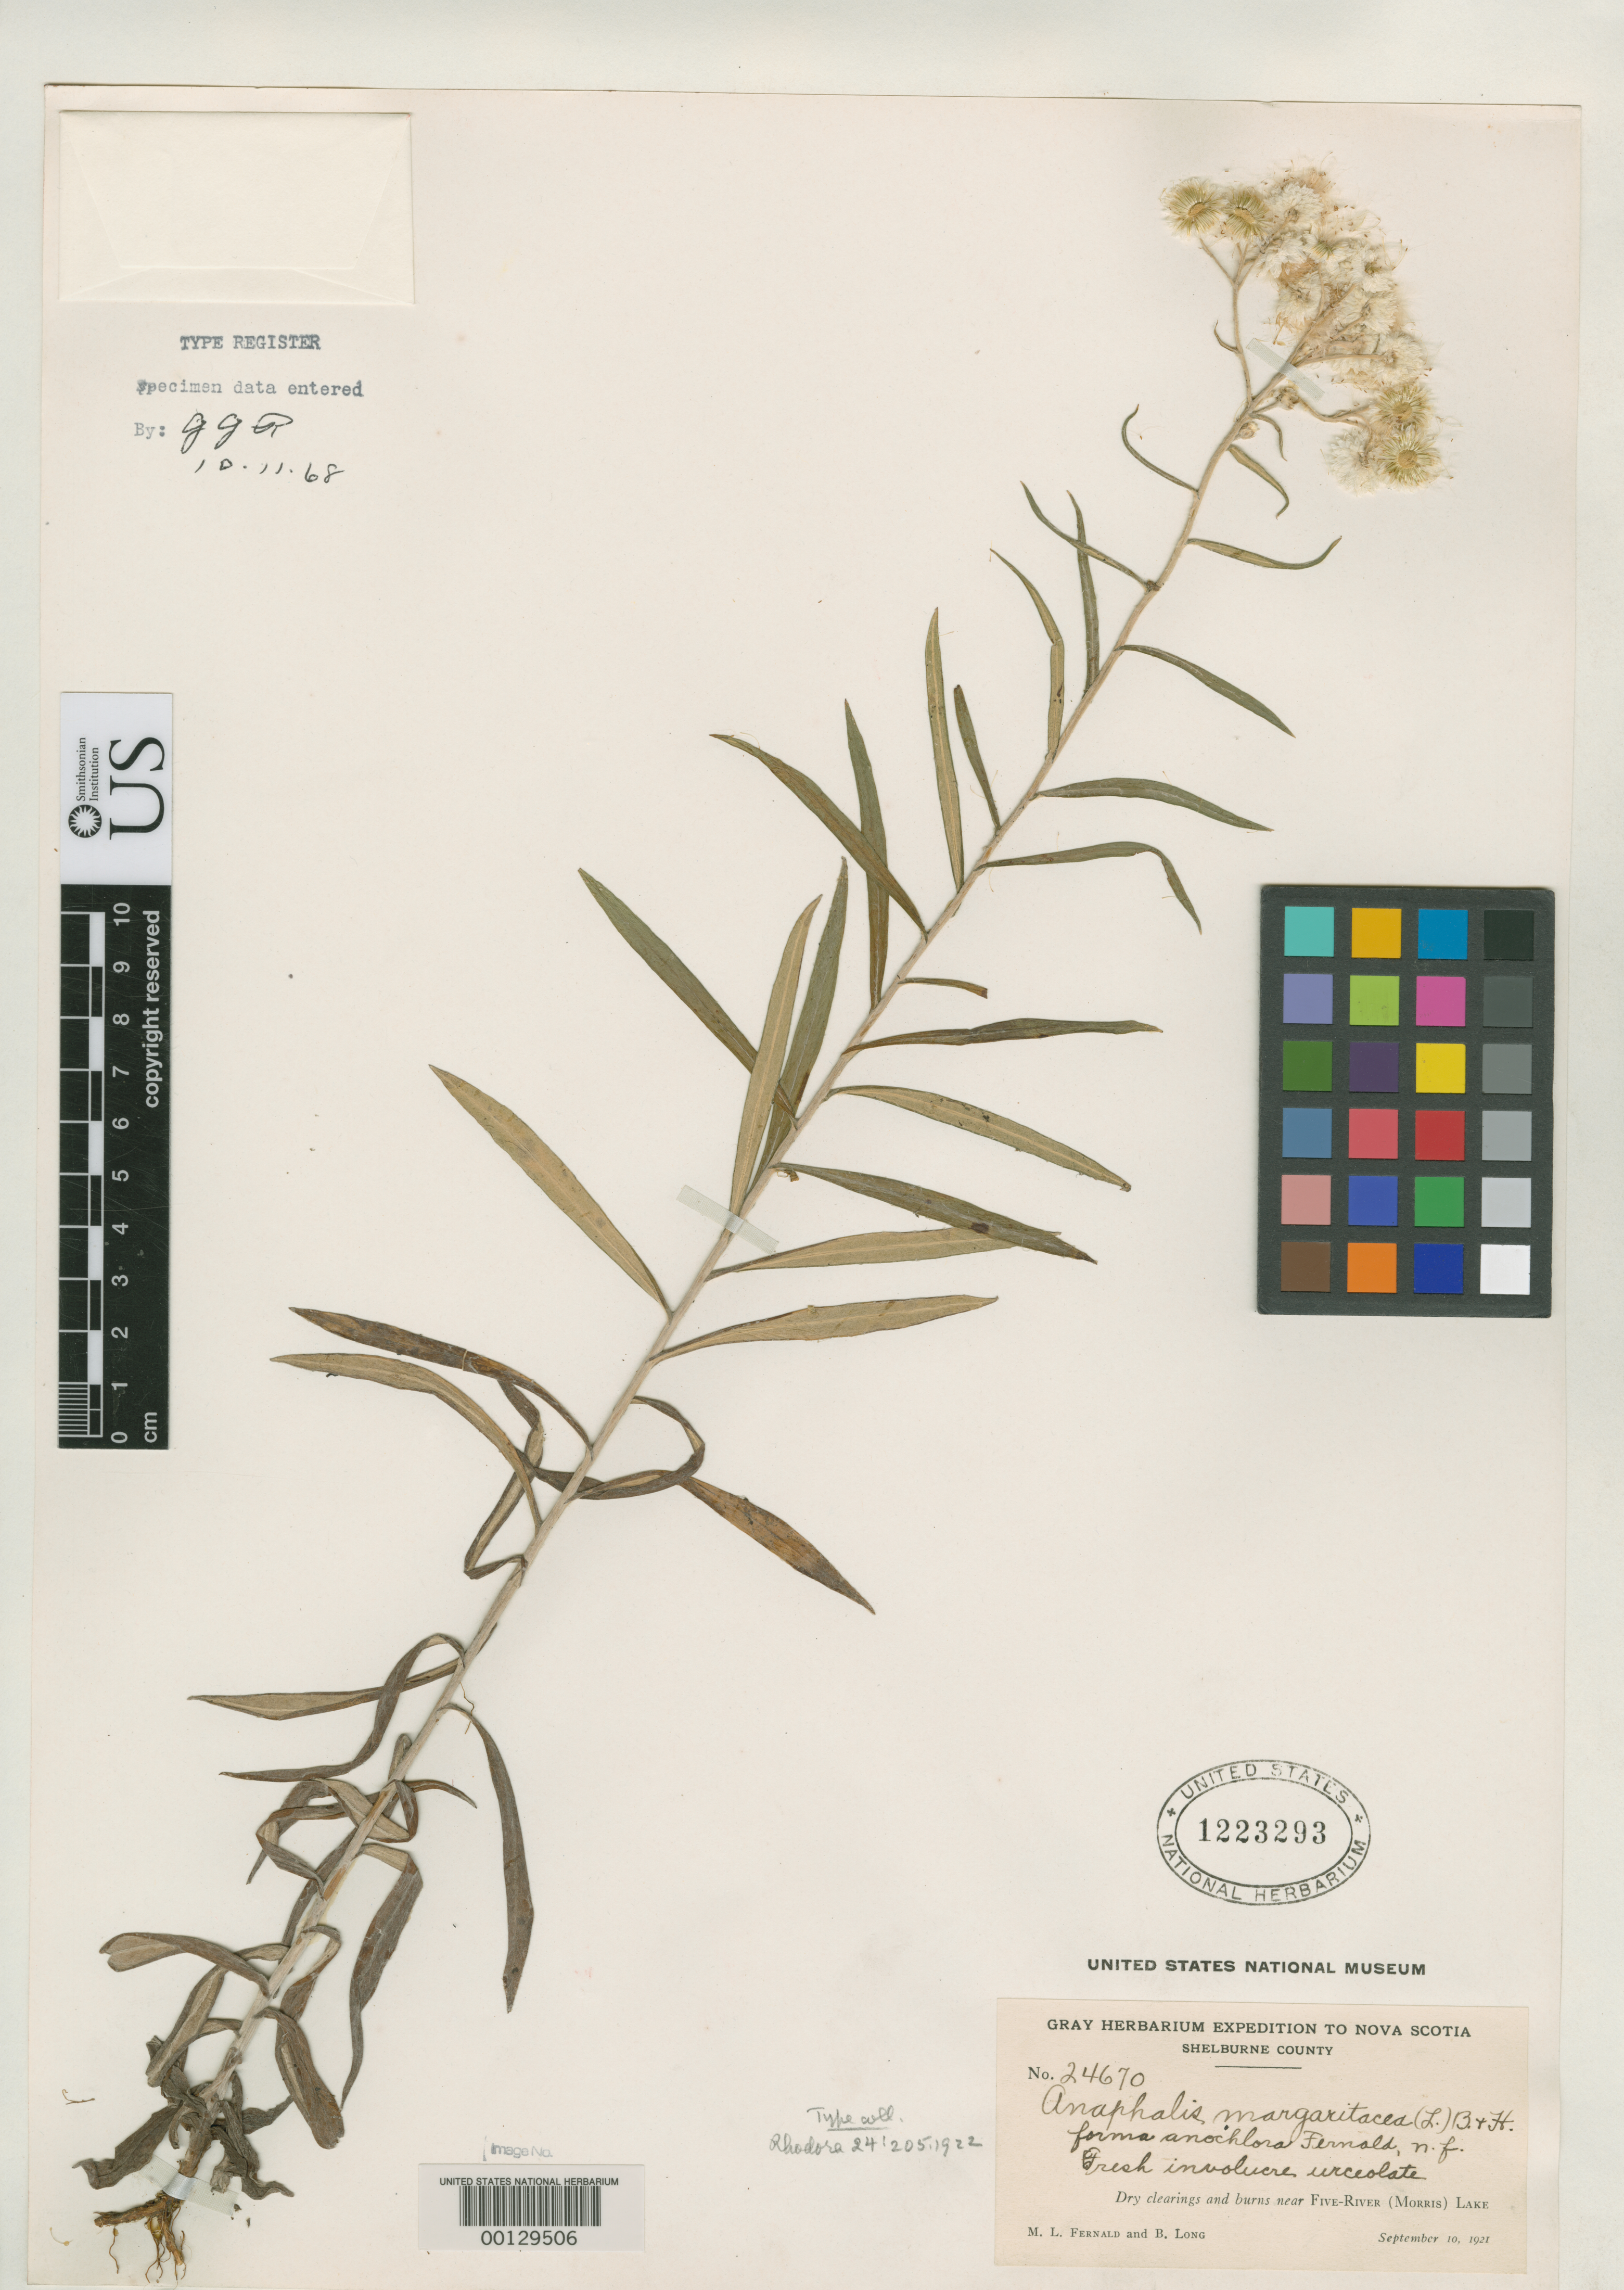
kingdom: Plantae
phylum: Tracheophyta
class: Magnoliopsida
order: Asterales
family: Asteraceae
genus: Anaphalis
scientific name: Anaphalis margaritacea f. anochlora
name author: Fernald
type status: Isotype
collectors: M. L. Fernald & B. H. Long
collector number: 24670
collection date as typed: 10 Sep 1921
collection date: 1921-09-10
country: Canada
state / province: Nova Scotia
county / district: Shelburne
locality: Five-River Lake.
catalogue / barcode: US 1223293